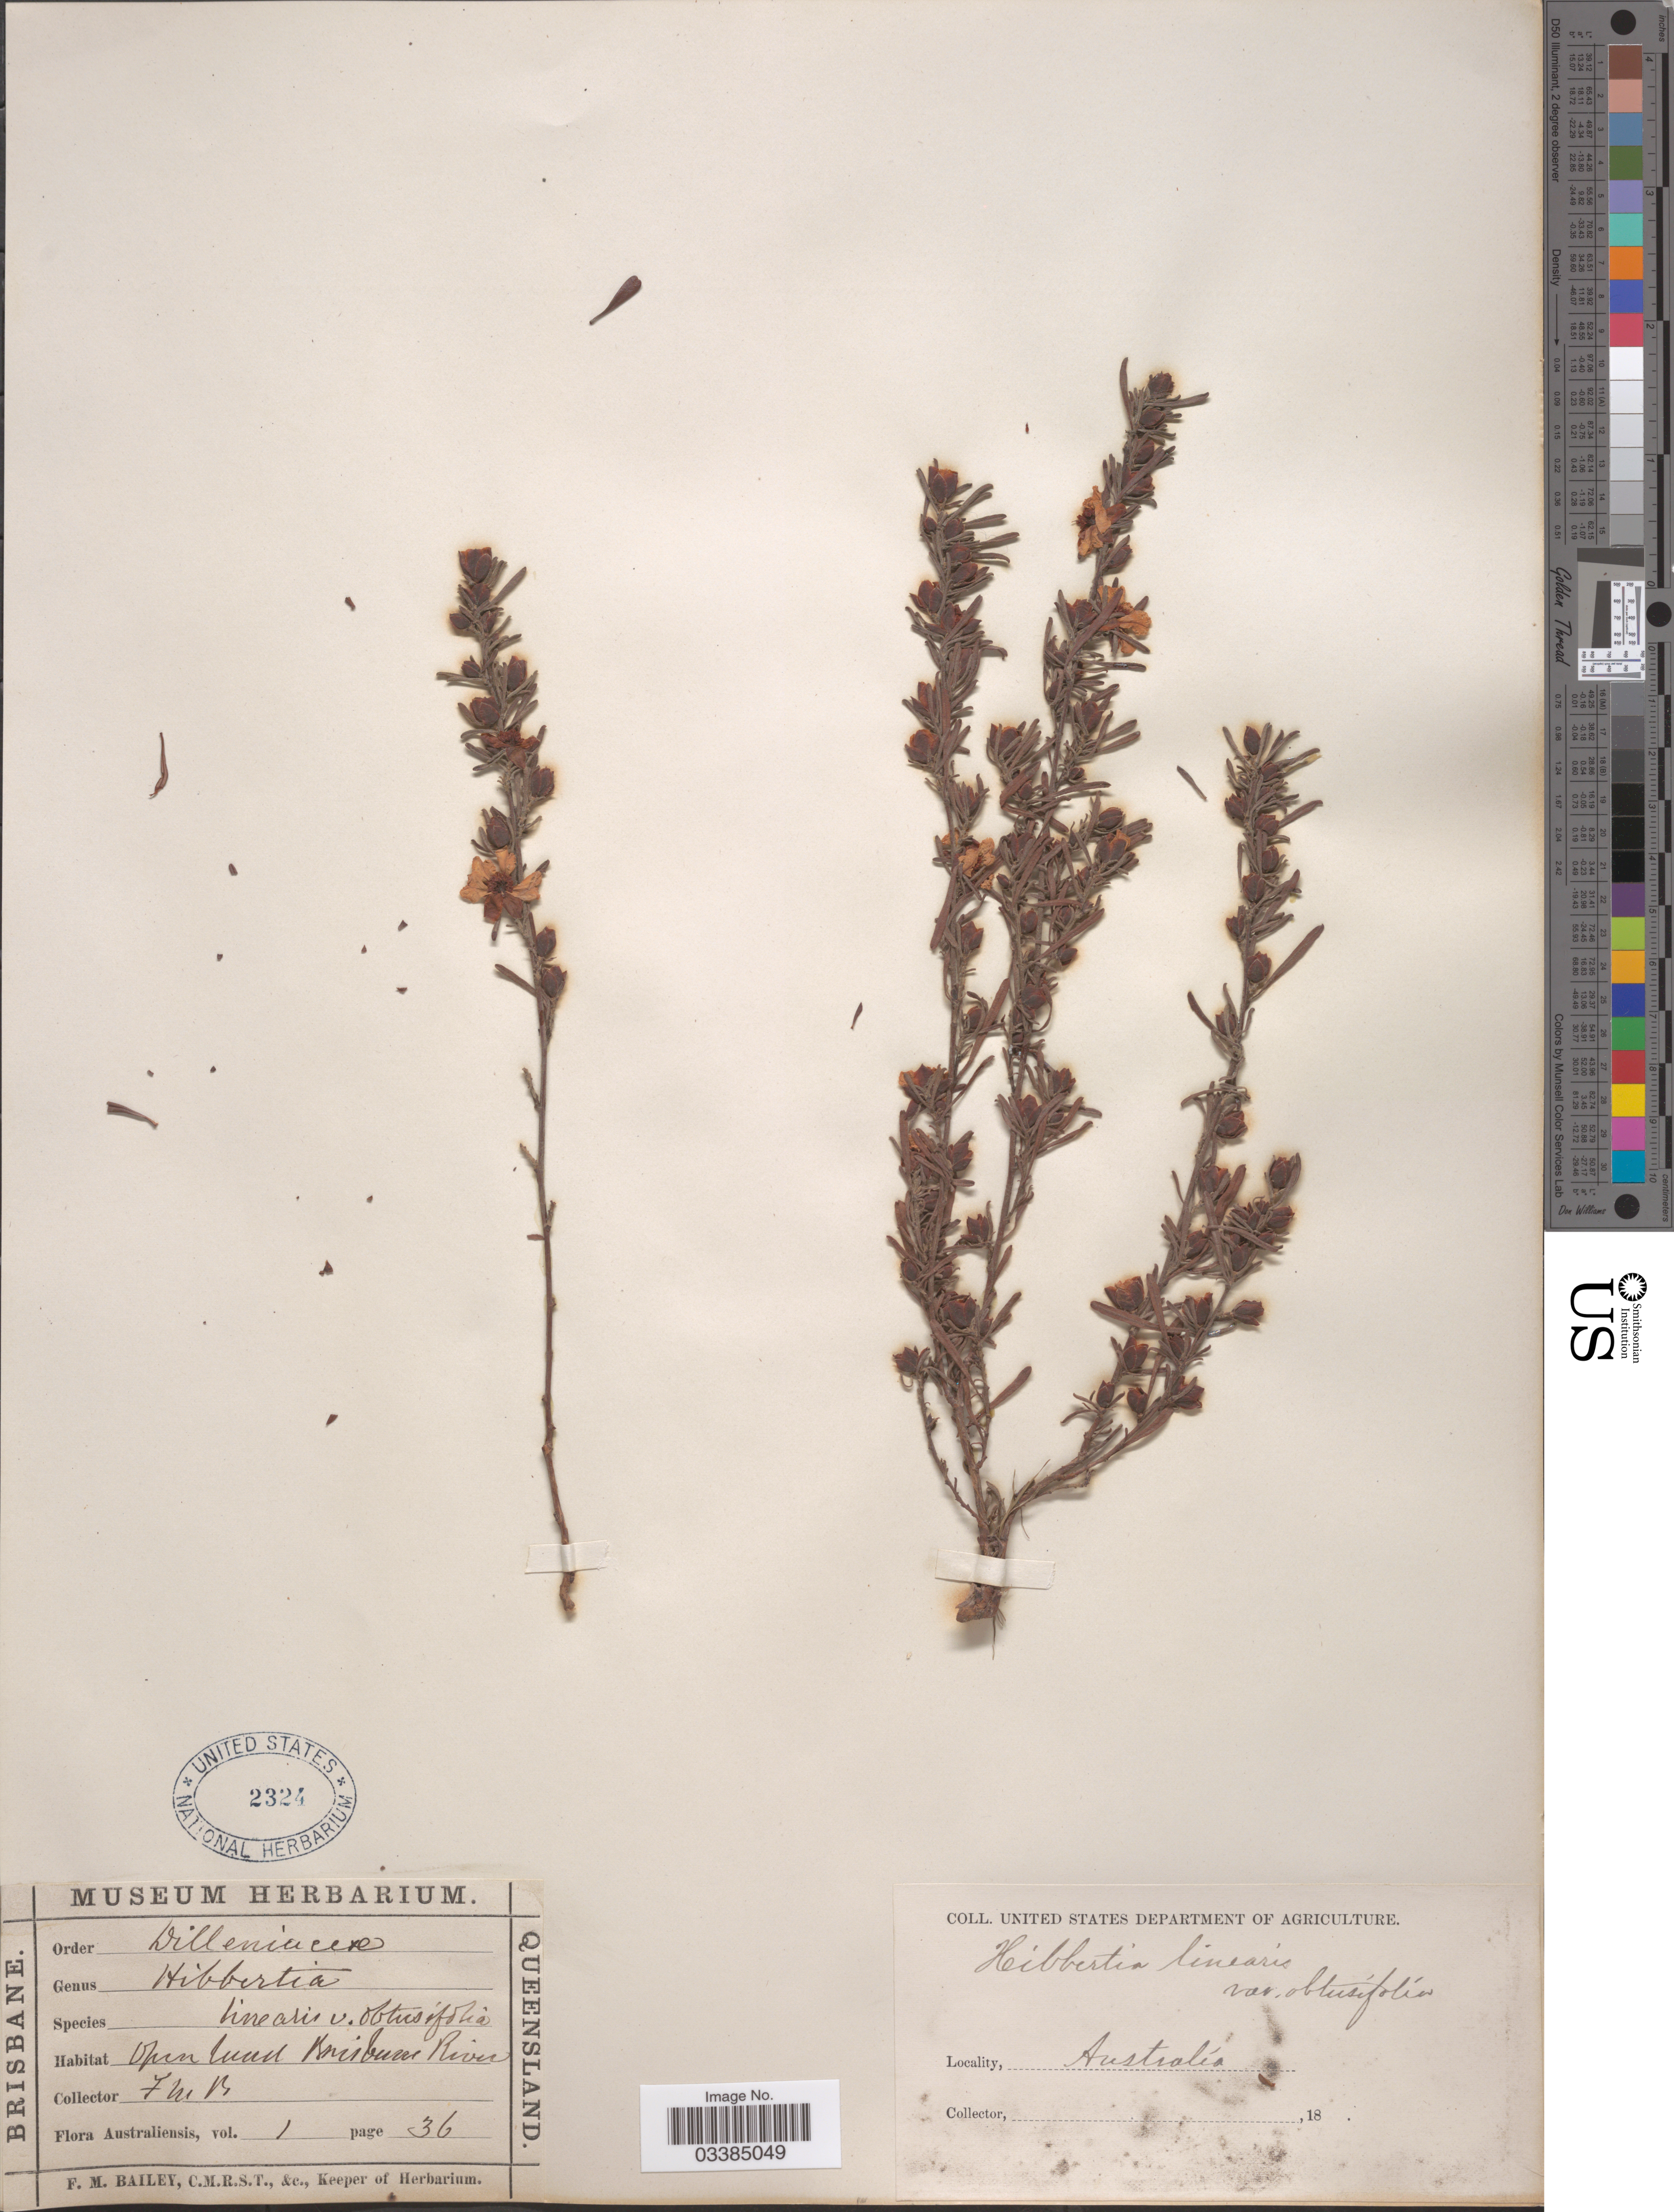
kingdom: Plantae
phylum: Tracheophyta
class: Magnoliopsida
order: Dilleniales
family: Dilleniaceae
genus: Hibbertia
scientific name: Hibbertia linearis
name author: R. Br. ex DC.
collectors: F. M. Bailey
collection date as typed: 18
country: Australia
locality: Open land Brisbane River.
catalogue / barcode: US 2324